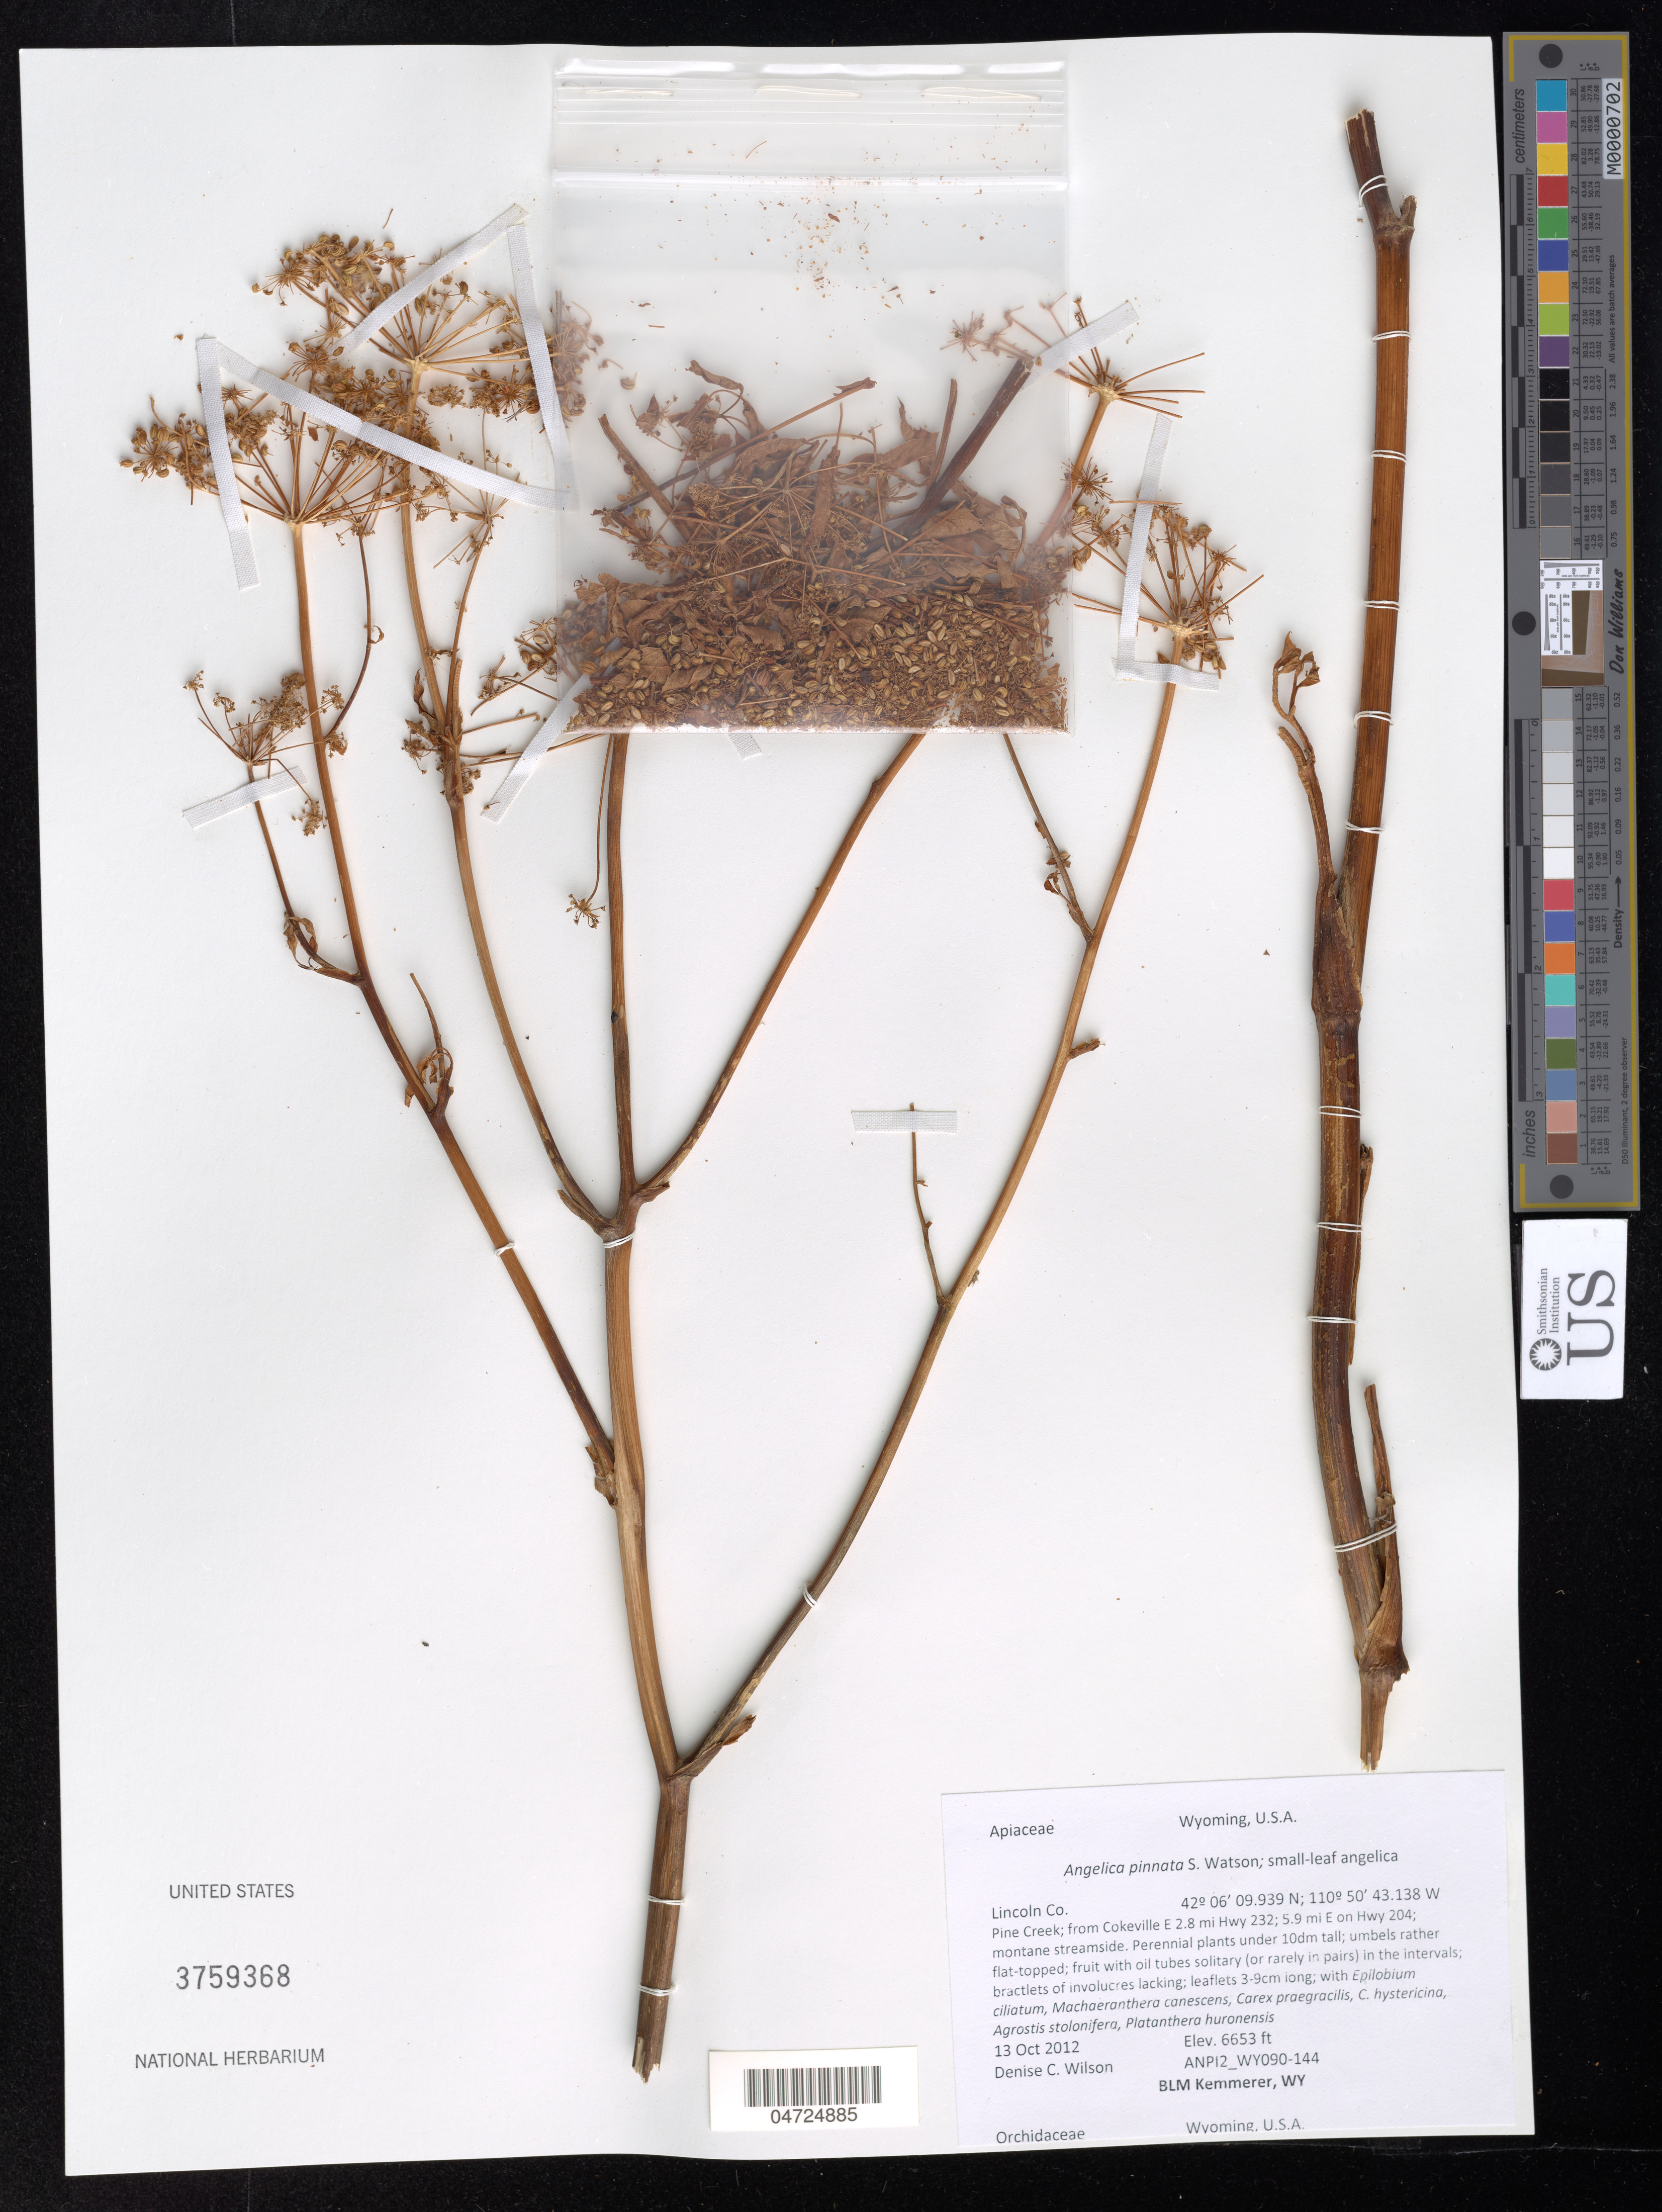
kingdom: Plantae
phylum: Tracheophyta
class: Magnoliopsida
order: Apiales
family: Apiaceae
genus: Angelica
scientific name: Angelica pinnata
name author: S. Watson in C. King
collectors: D. Wilson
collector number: ANP12_WY090-144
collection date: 2012-10-13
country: United States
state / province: Wyoming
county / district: Lincoln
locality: Lincoln Co. Pine Creek; from Cokeville E 2.8 mi Hwy 232; 5.9 mi E on Hwy 204.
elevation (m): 2028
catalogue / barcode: US 3759368